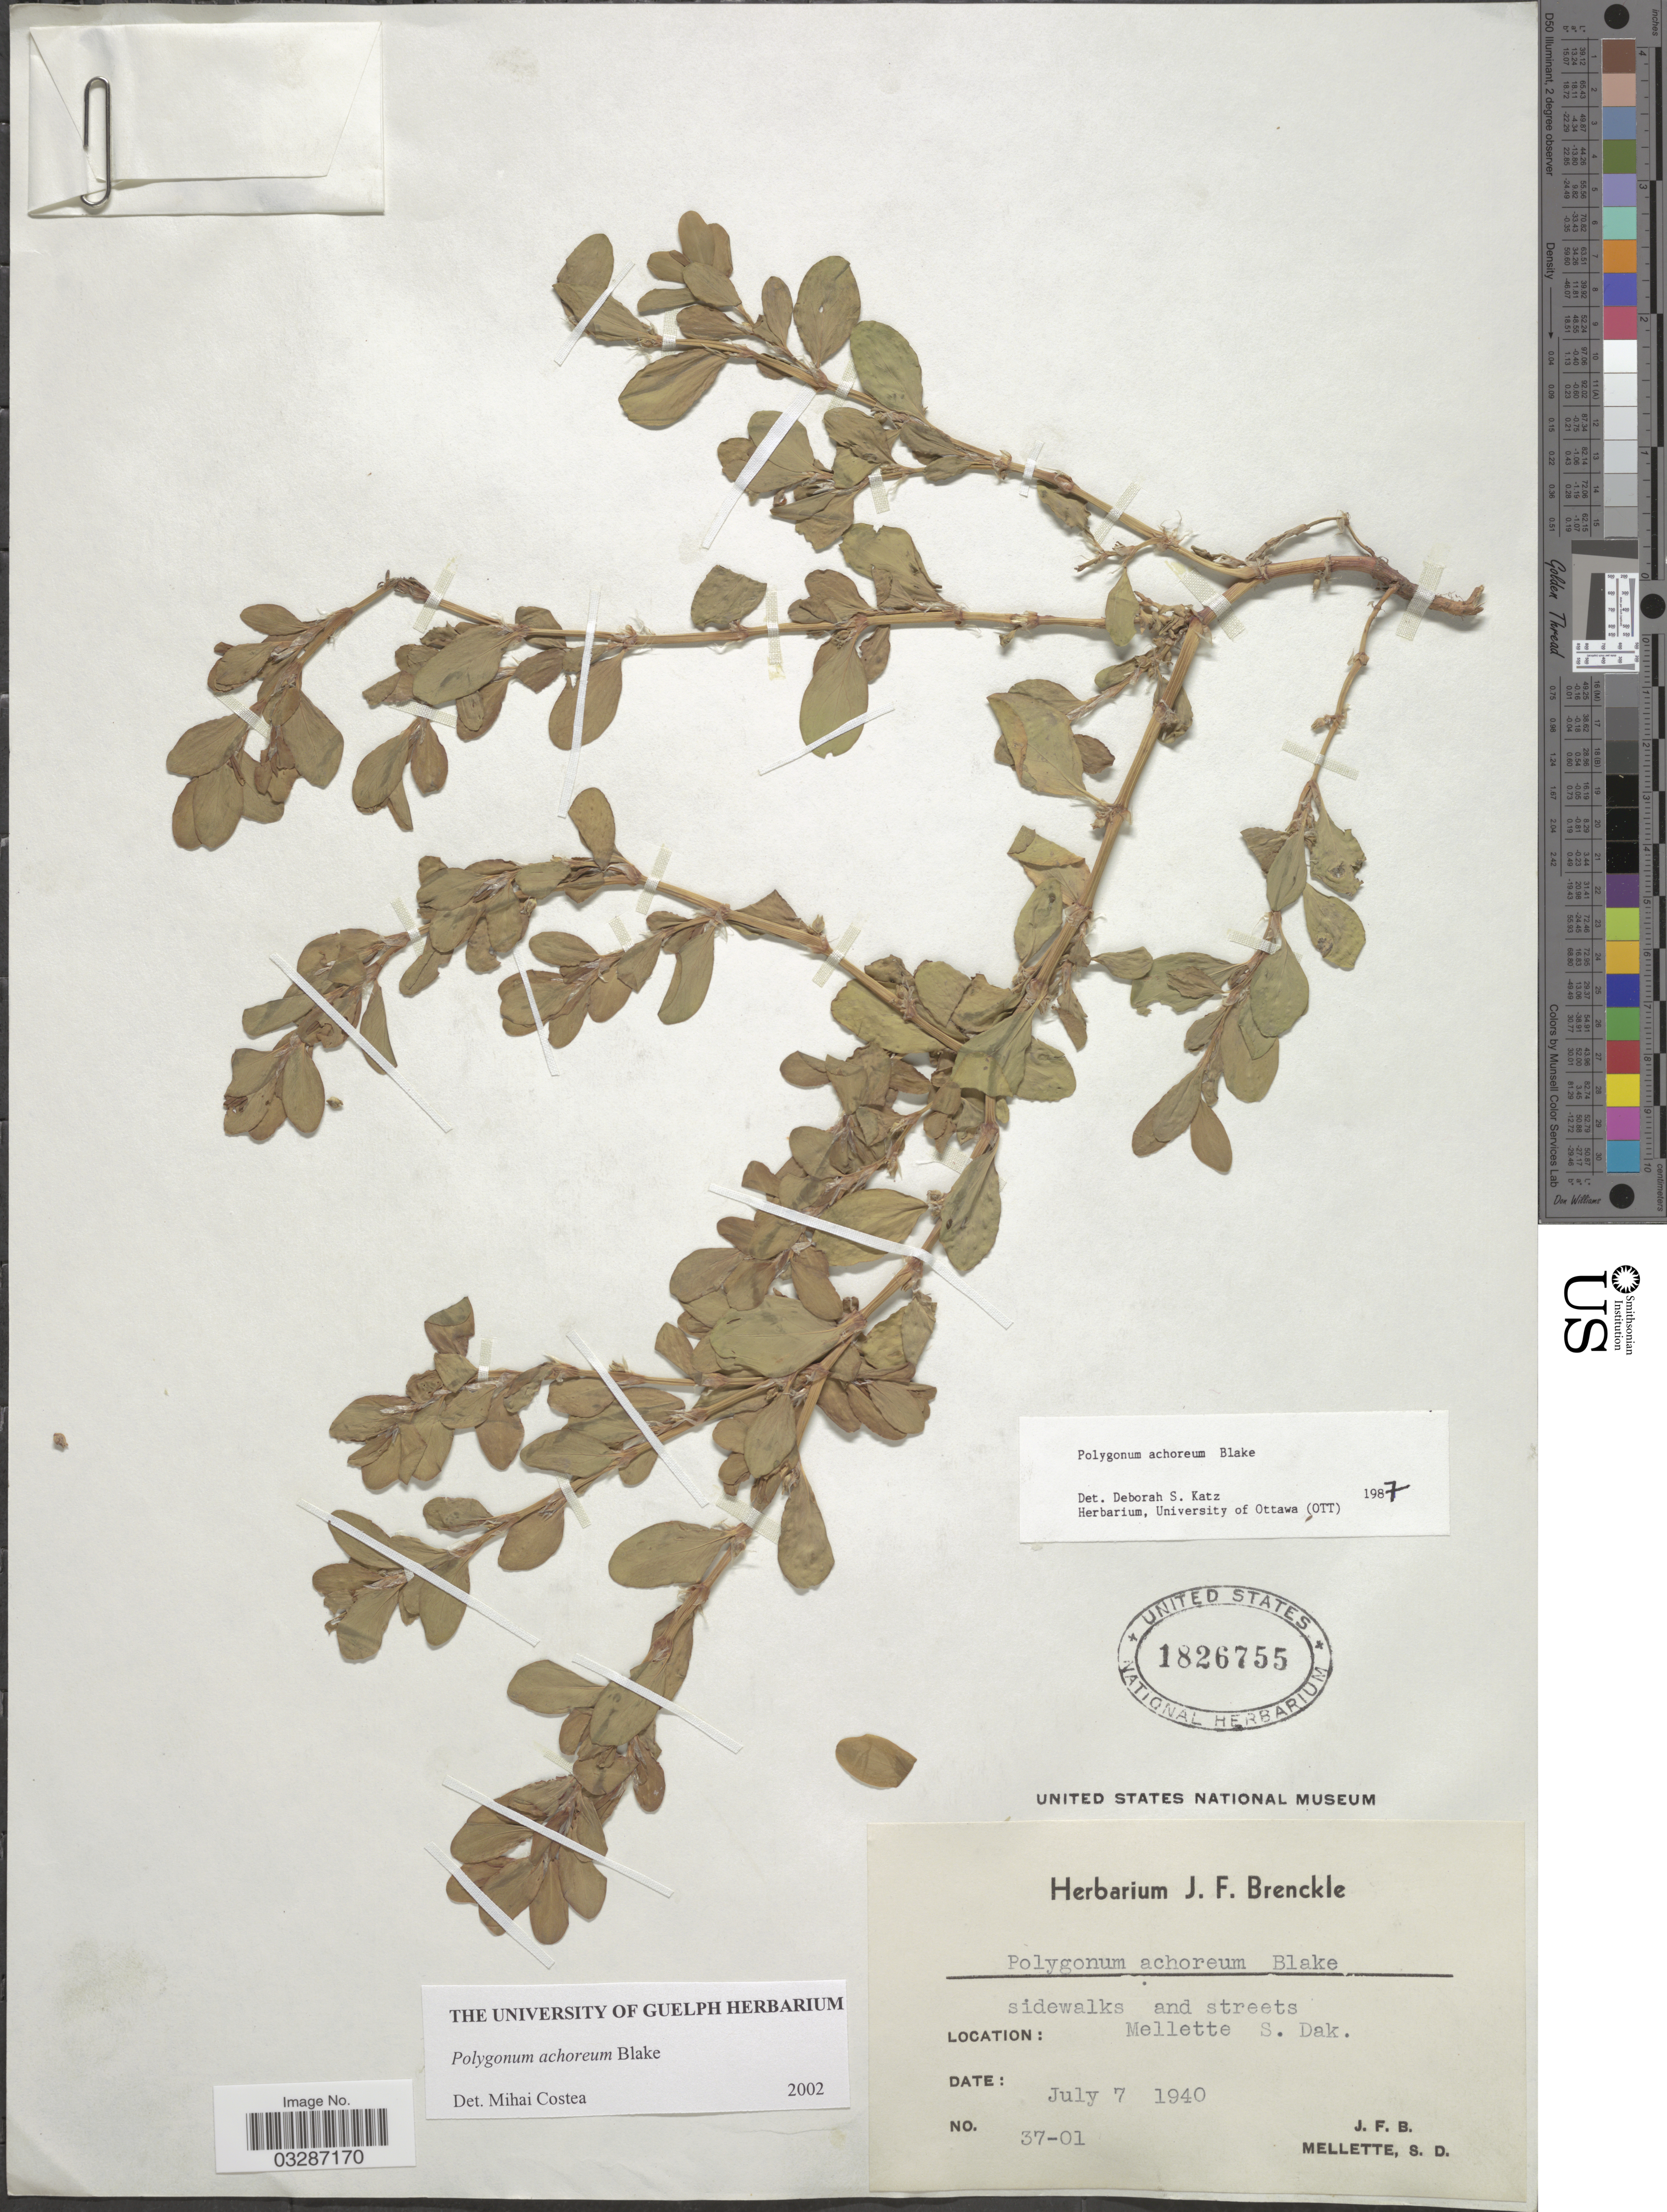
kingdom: Plantae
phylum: Tracheophyta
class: Magnoliopsida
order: Caryophyllales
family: Polygonaceae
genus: Polygonum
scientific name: Polygonum achoreum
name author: S.F. Blake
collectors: J. Brenckle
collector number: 37-01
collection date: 1940-07-07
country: United States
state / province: South Dakota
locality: Sidewalks and streets. Mellette.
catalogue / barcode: US 1826755